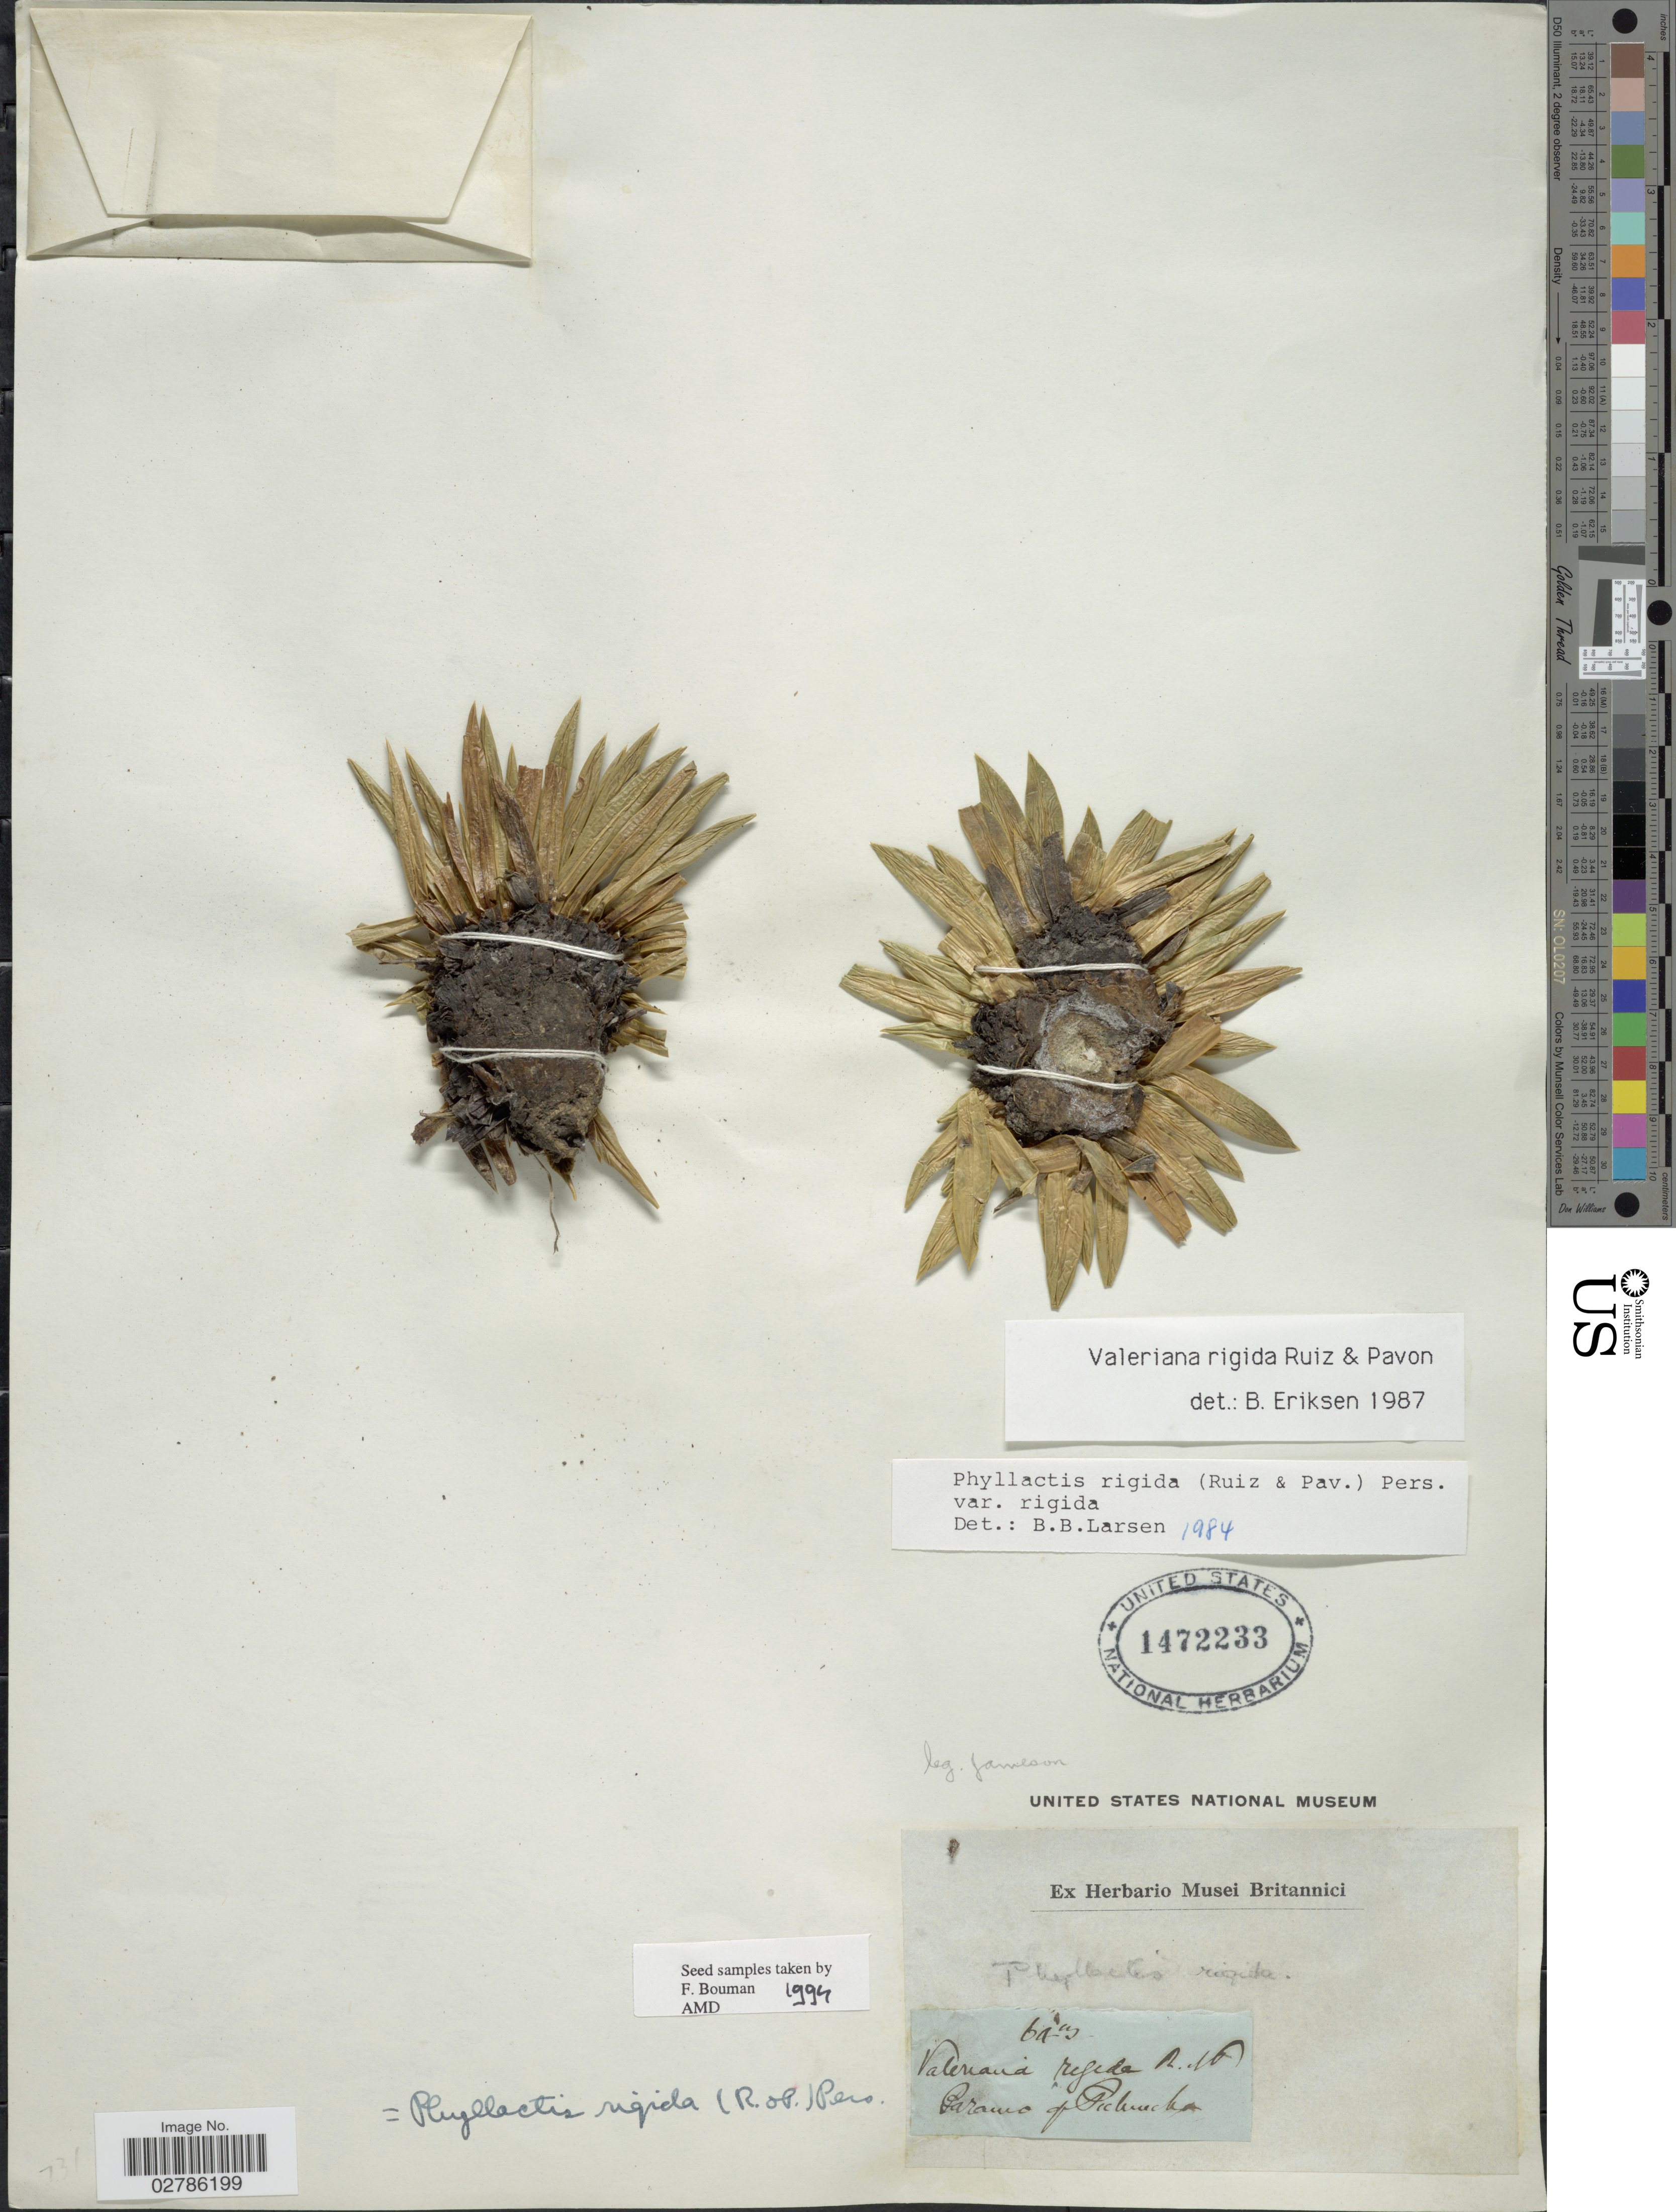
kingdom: Plantae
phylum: Tracheophyta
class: Magnoliopsida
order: Dipsacales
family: Caprifoliaceae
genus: Phyllactis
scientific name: Phyllactis rigida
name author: (Ruiz & Pav.) Pers.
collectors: ex herb. Musei Britannici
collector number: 64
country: Ecuador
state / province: Pichincha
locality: Paramo of Pichincha.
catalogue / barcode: US 1472233